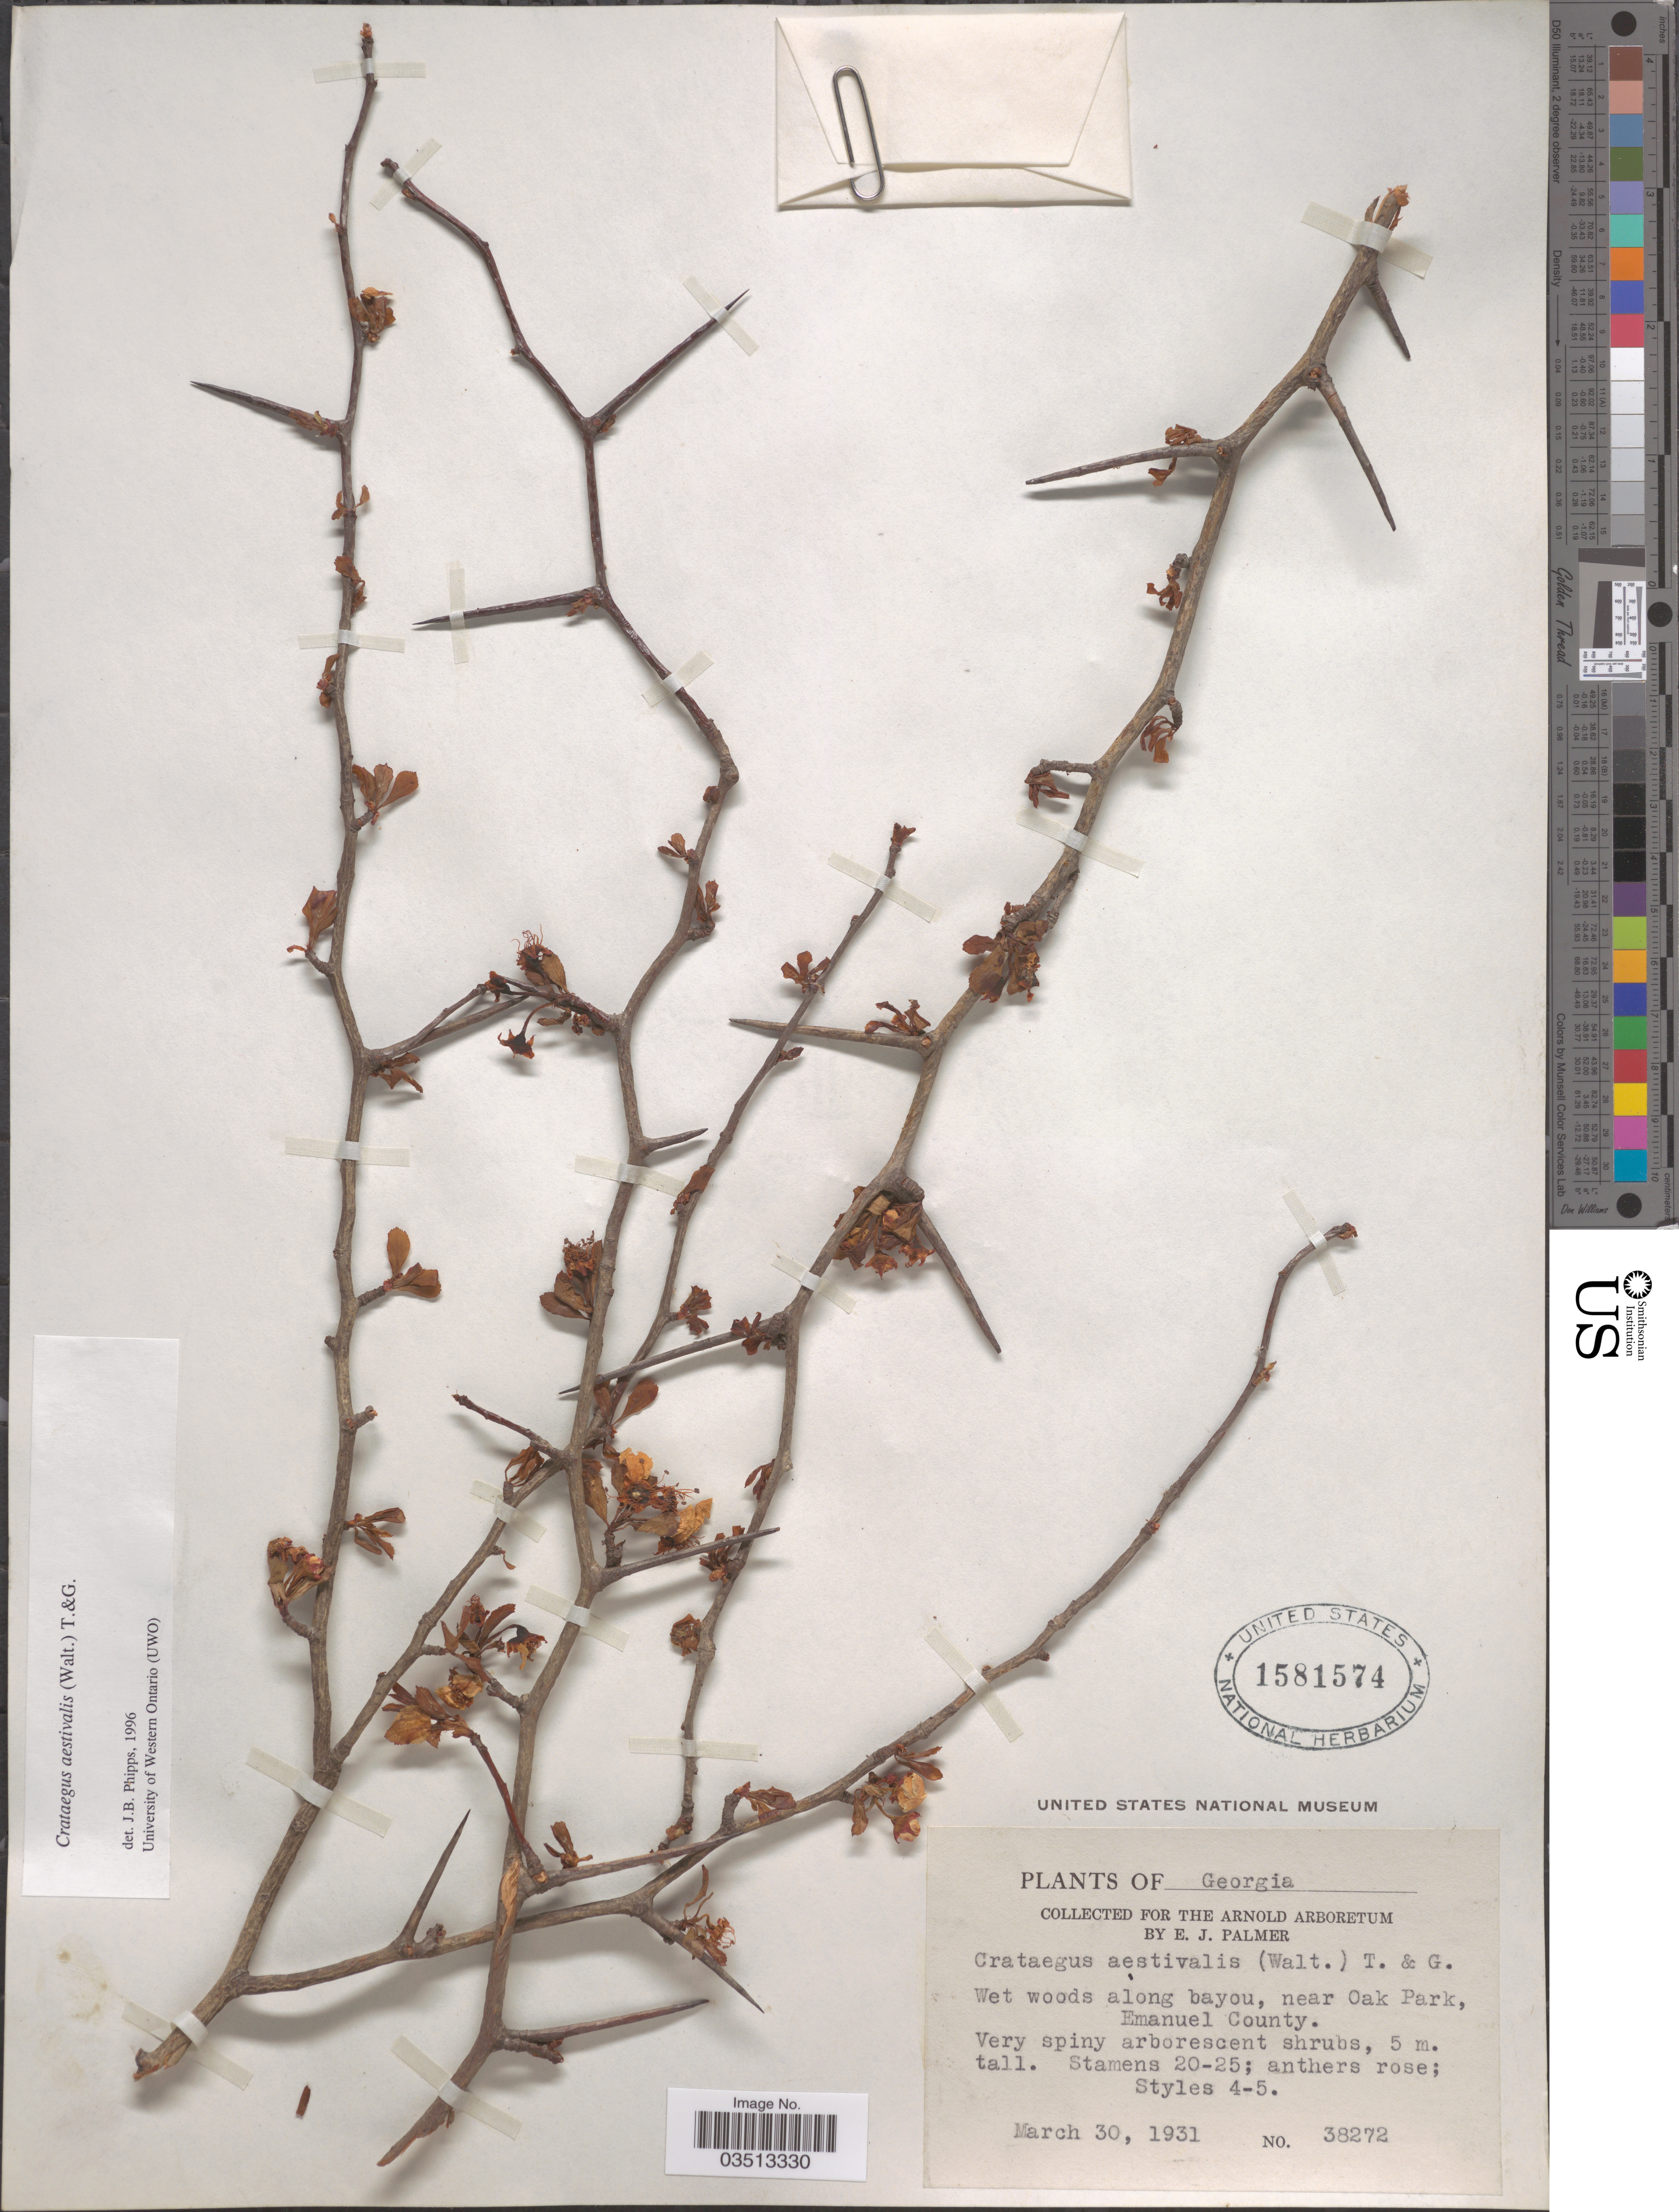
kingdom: Plantae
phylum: Tracheophyta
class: Magnoliopsida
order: Rosales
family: Rosaceae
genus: Crataegus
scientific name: Crataegus aestivalis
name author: (Walter) Torr. & A. Gray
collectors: E. J. Palmer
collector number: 38272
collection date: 1931-03-30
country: United States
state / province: Georgia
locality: Near Oak Park, Emanuel County.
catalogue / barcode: US 1581574